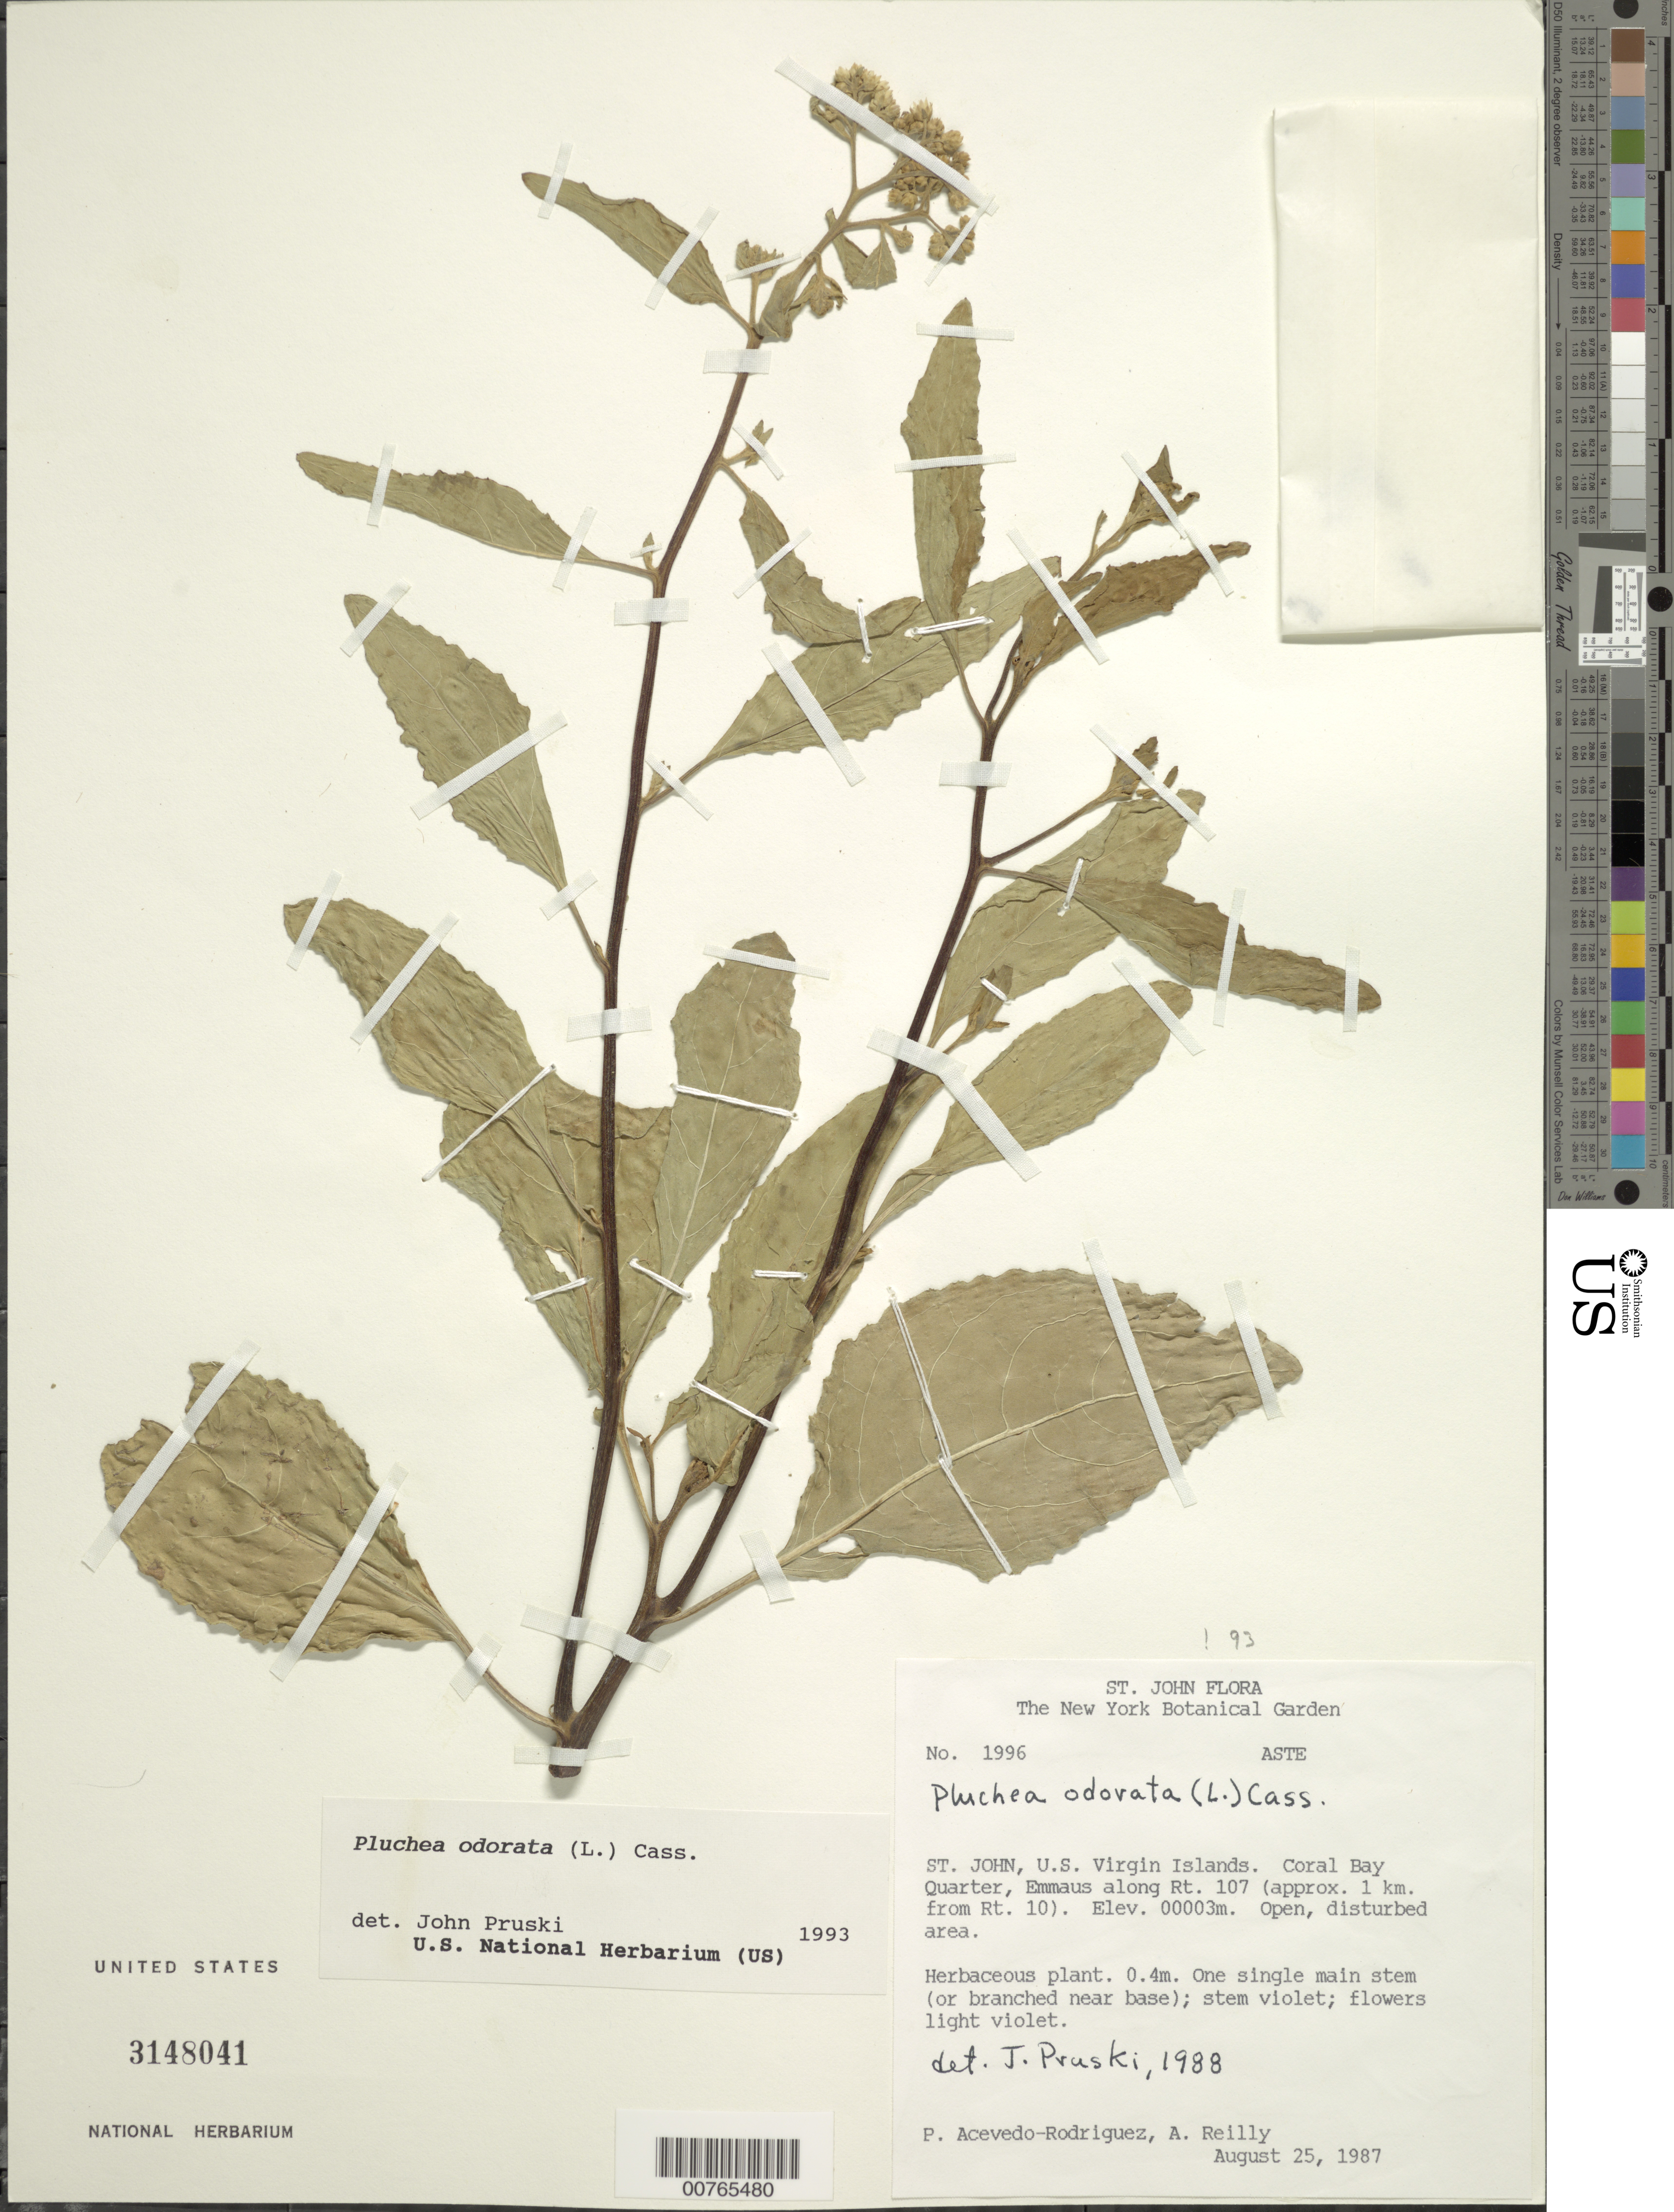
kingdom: Plantae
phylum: Tracheophyta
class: Magnoliopsida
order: Asterales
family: Asteraceae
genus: Pluchea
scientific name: Pluchea odorata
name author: (L.) Cass.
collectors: P. Acevedo-Rodr. & A. Reilly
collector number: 1996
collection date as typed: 25 Aug 1987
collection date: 1987-08-25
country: U.S. Virgin Islands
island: St. John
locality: Coral Bay Quarter; Emmaus along Rt. 107 (approx. 1 km. from Rt. 10)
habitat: Open, disturbed area.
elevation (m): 3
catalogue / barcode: US 3148041